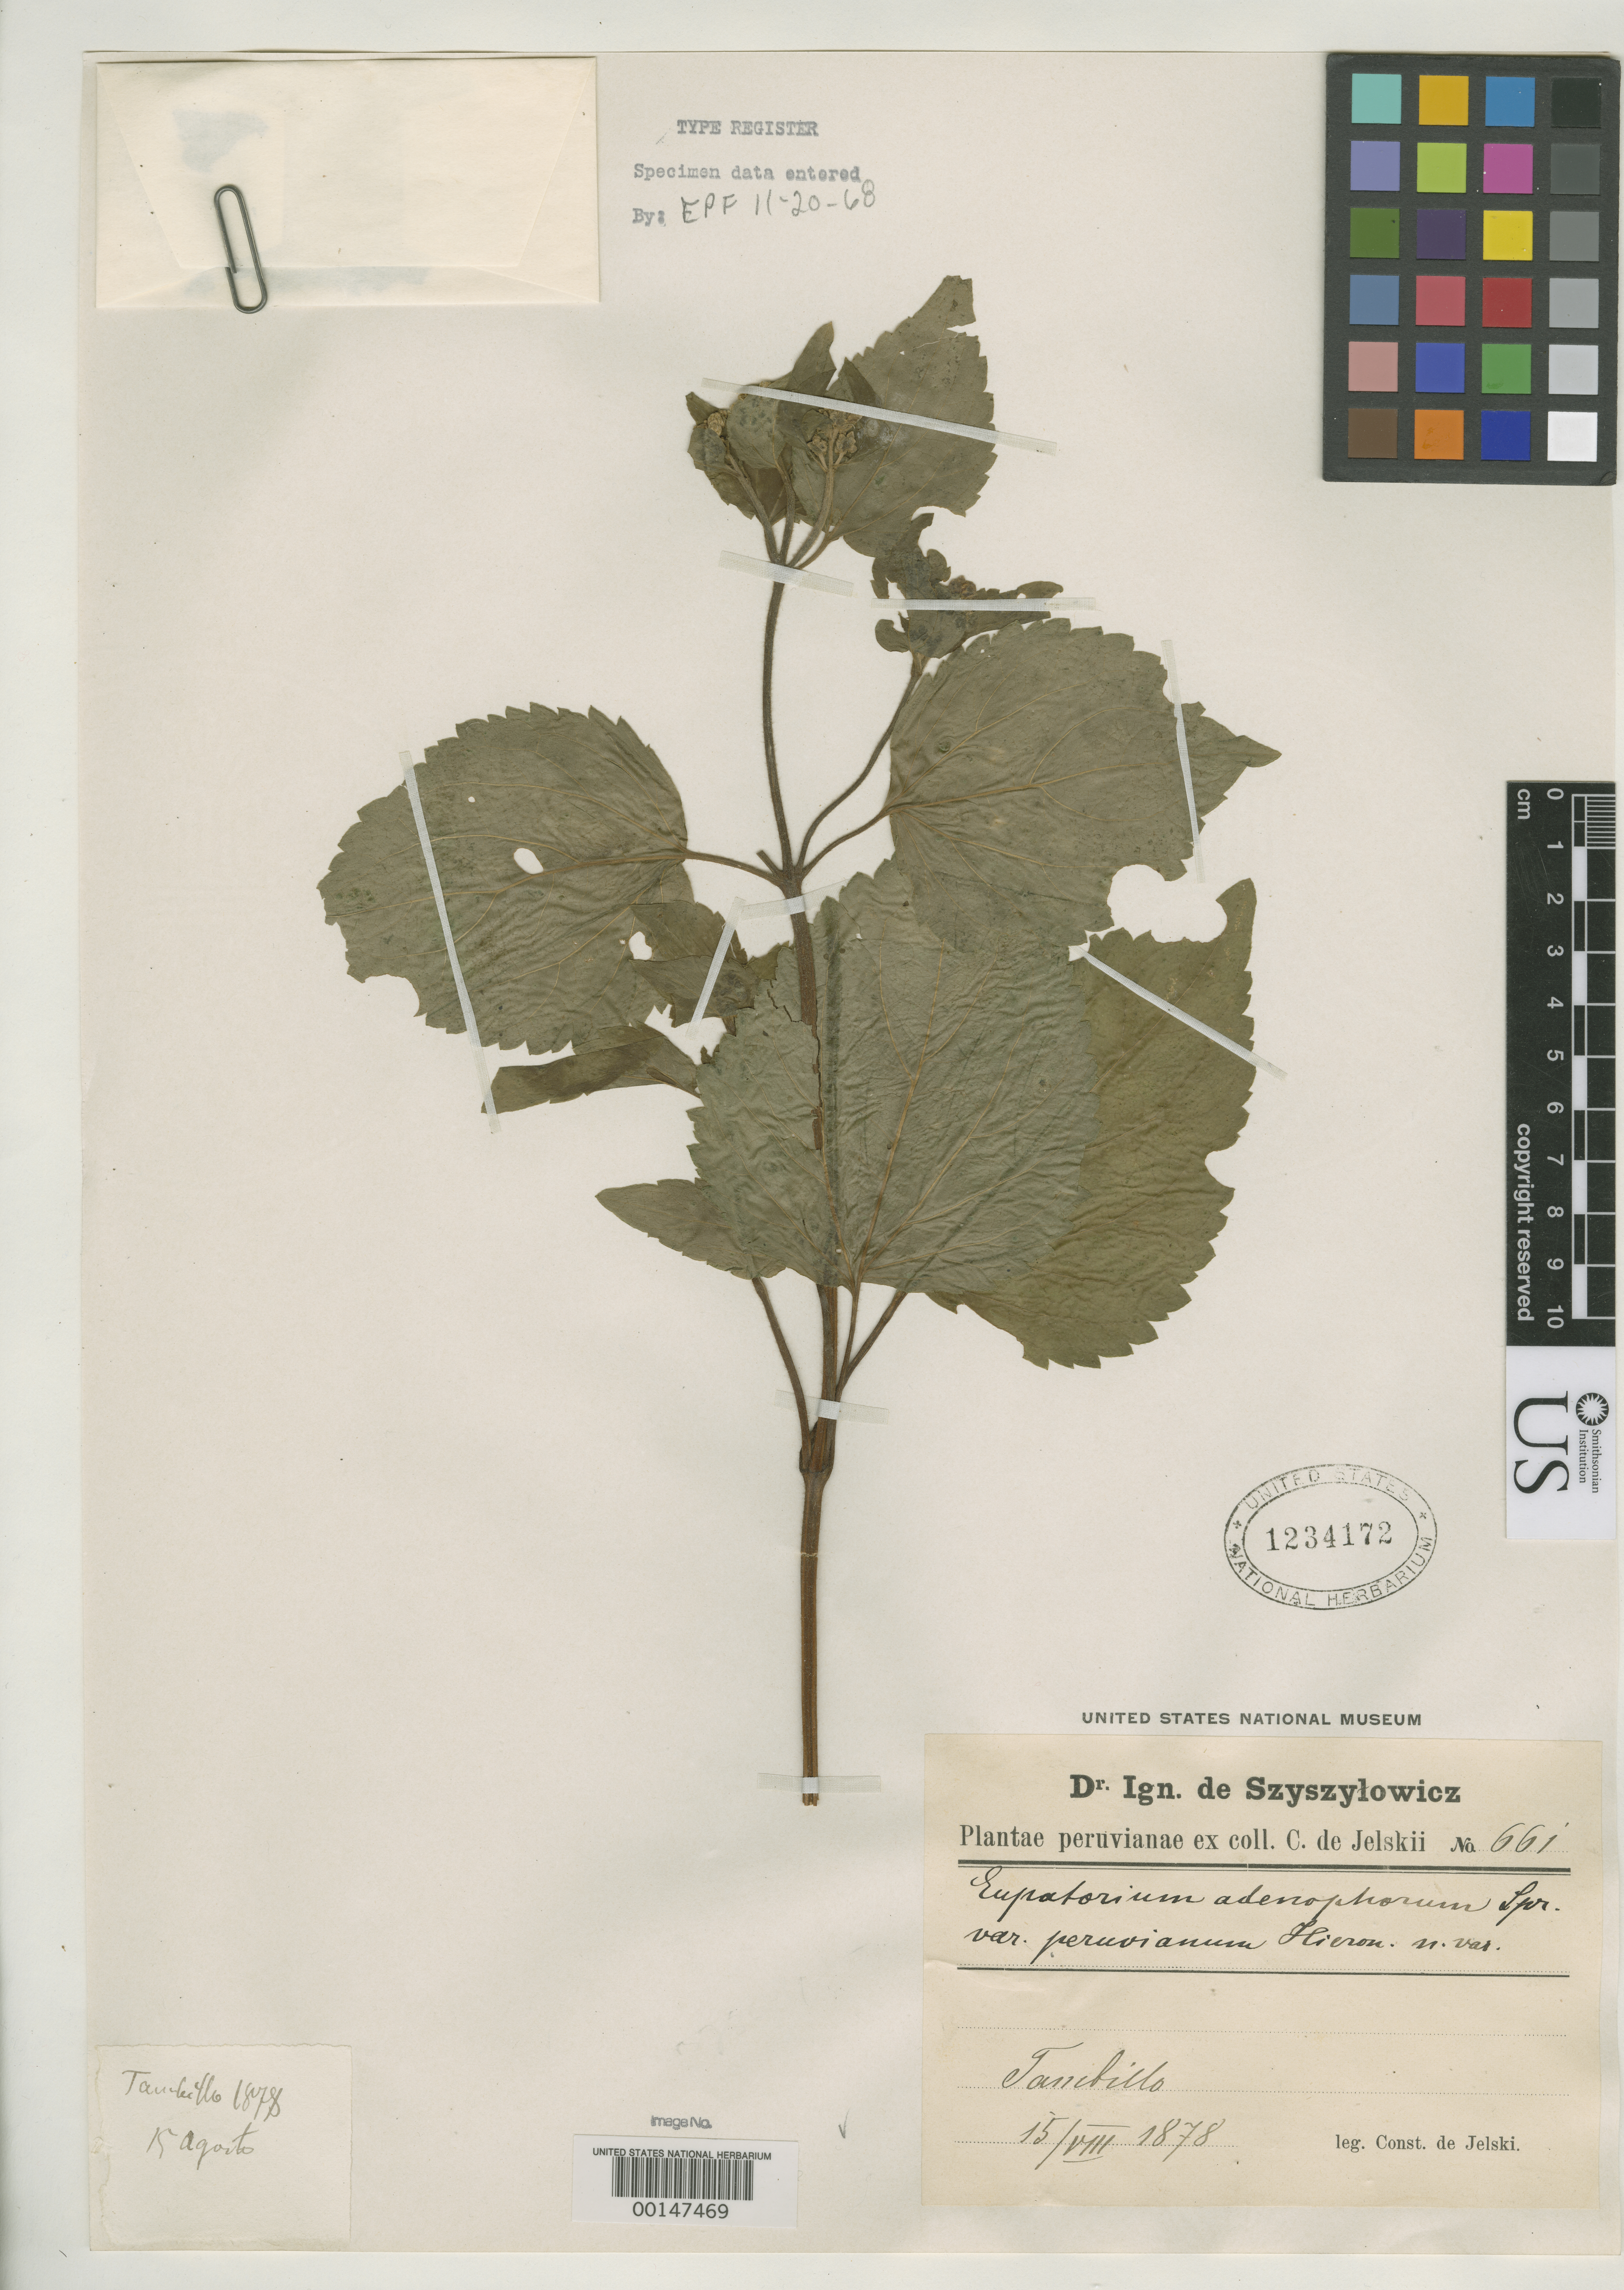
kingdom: Plantae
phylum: Tracheophyta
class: Magnoliopsida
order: Asterales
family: Asteraceae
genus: Eupatorium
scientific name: Eupatorium adenophorum var. peruvianum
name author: Hieron.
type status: Isotype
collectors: C. von Jelski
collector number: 661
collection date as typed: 15 Aug 1878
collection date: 1878-08-15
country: Peru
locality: Tambillo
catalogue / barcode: US 1234172